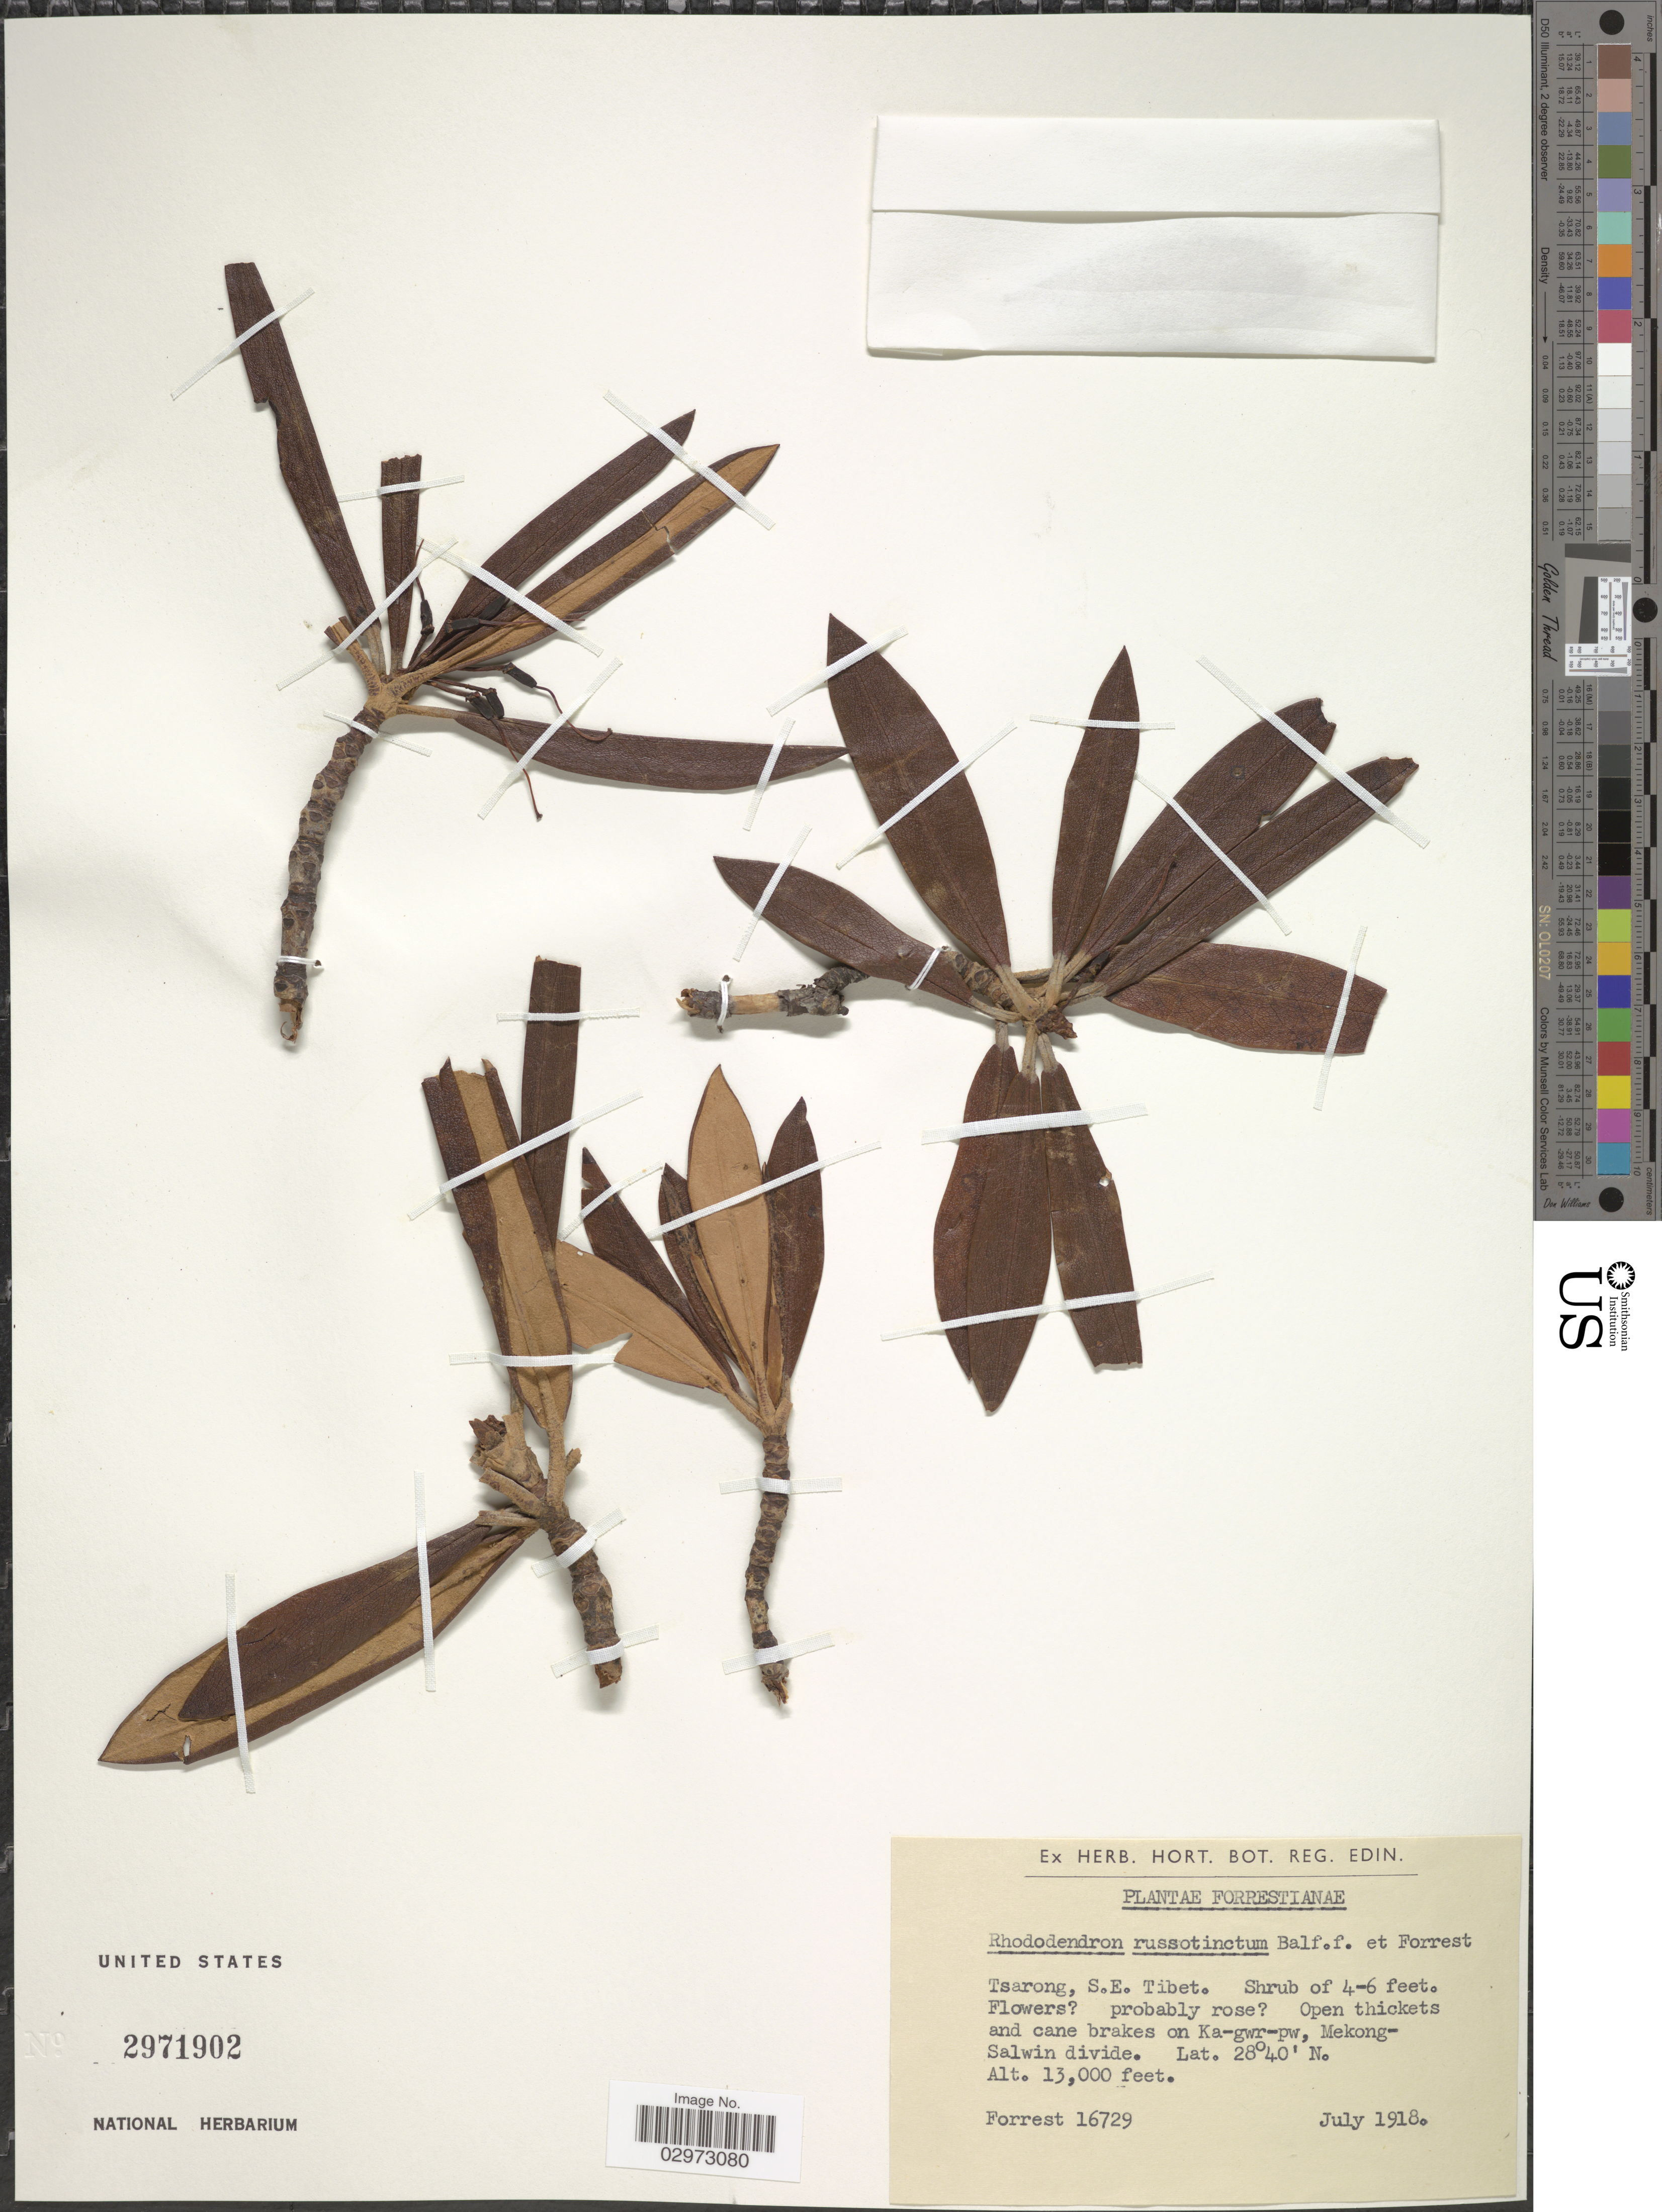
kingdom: Plantae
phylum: Tracheophyta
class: Magnoliopsida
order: Ericales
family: Ericaceae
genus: Rhododendron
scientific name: Rhododendron russotinctum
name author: Balf. f. & Forrest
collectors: -. Forrest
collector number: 16729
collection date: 1918-07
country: China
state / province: Xizang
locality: Tsarong, S.E. Tibet. Open thickets and cane brakes on Ka-gwr-pw, Mekong-Salwin divide.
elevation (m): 3962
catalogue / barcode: US 2971902